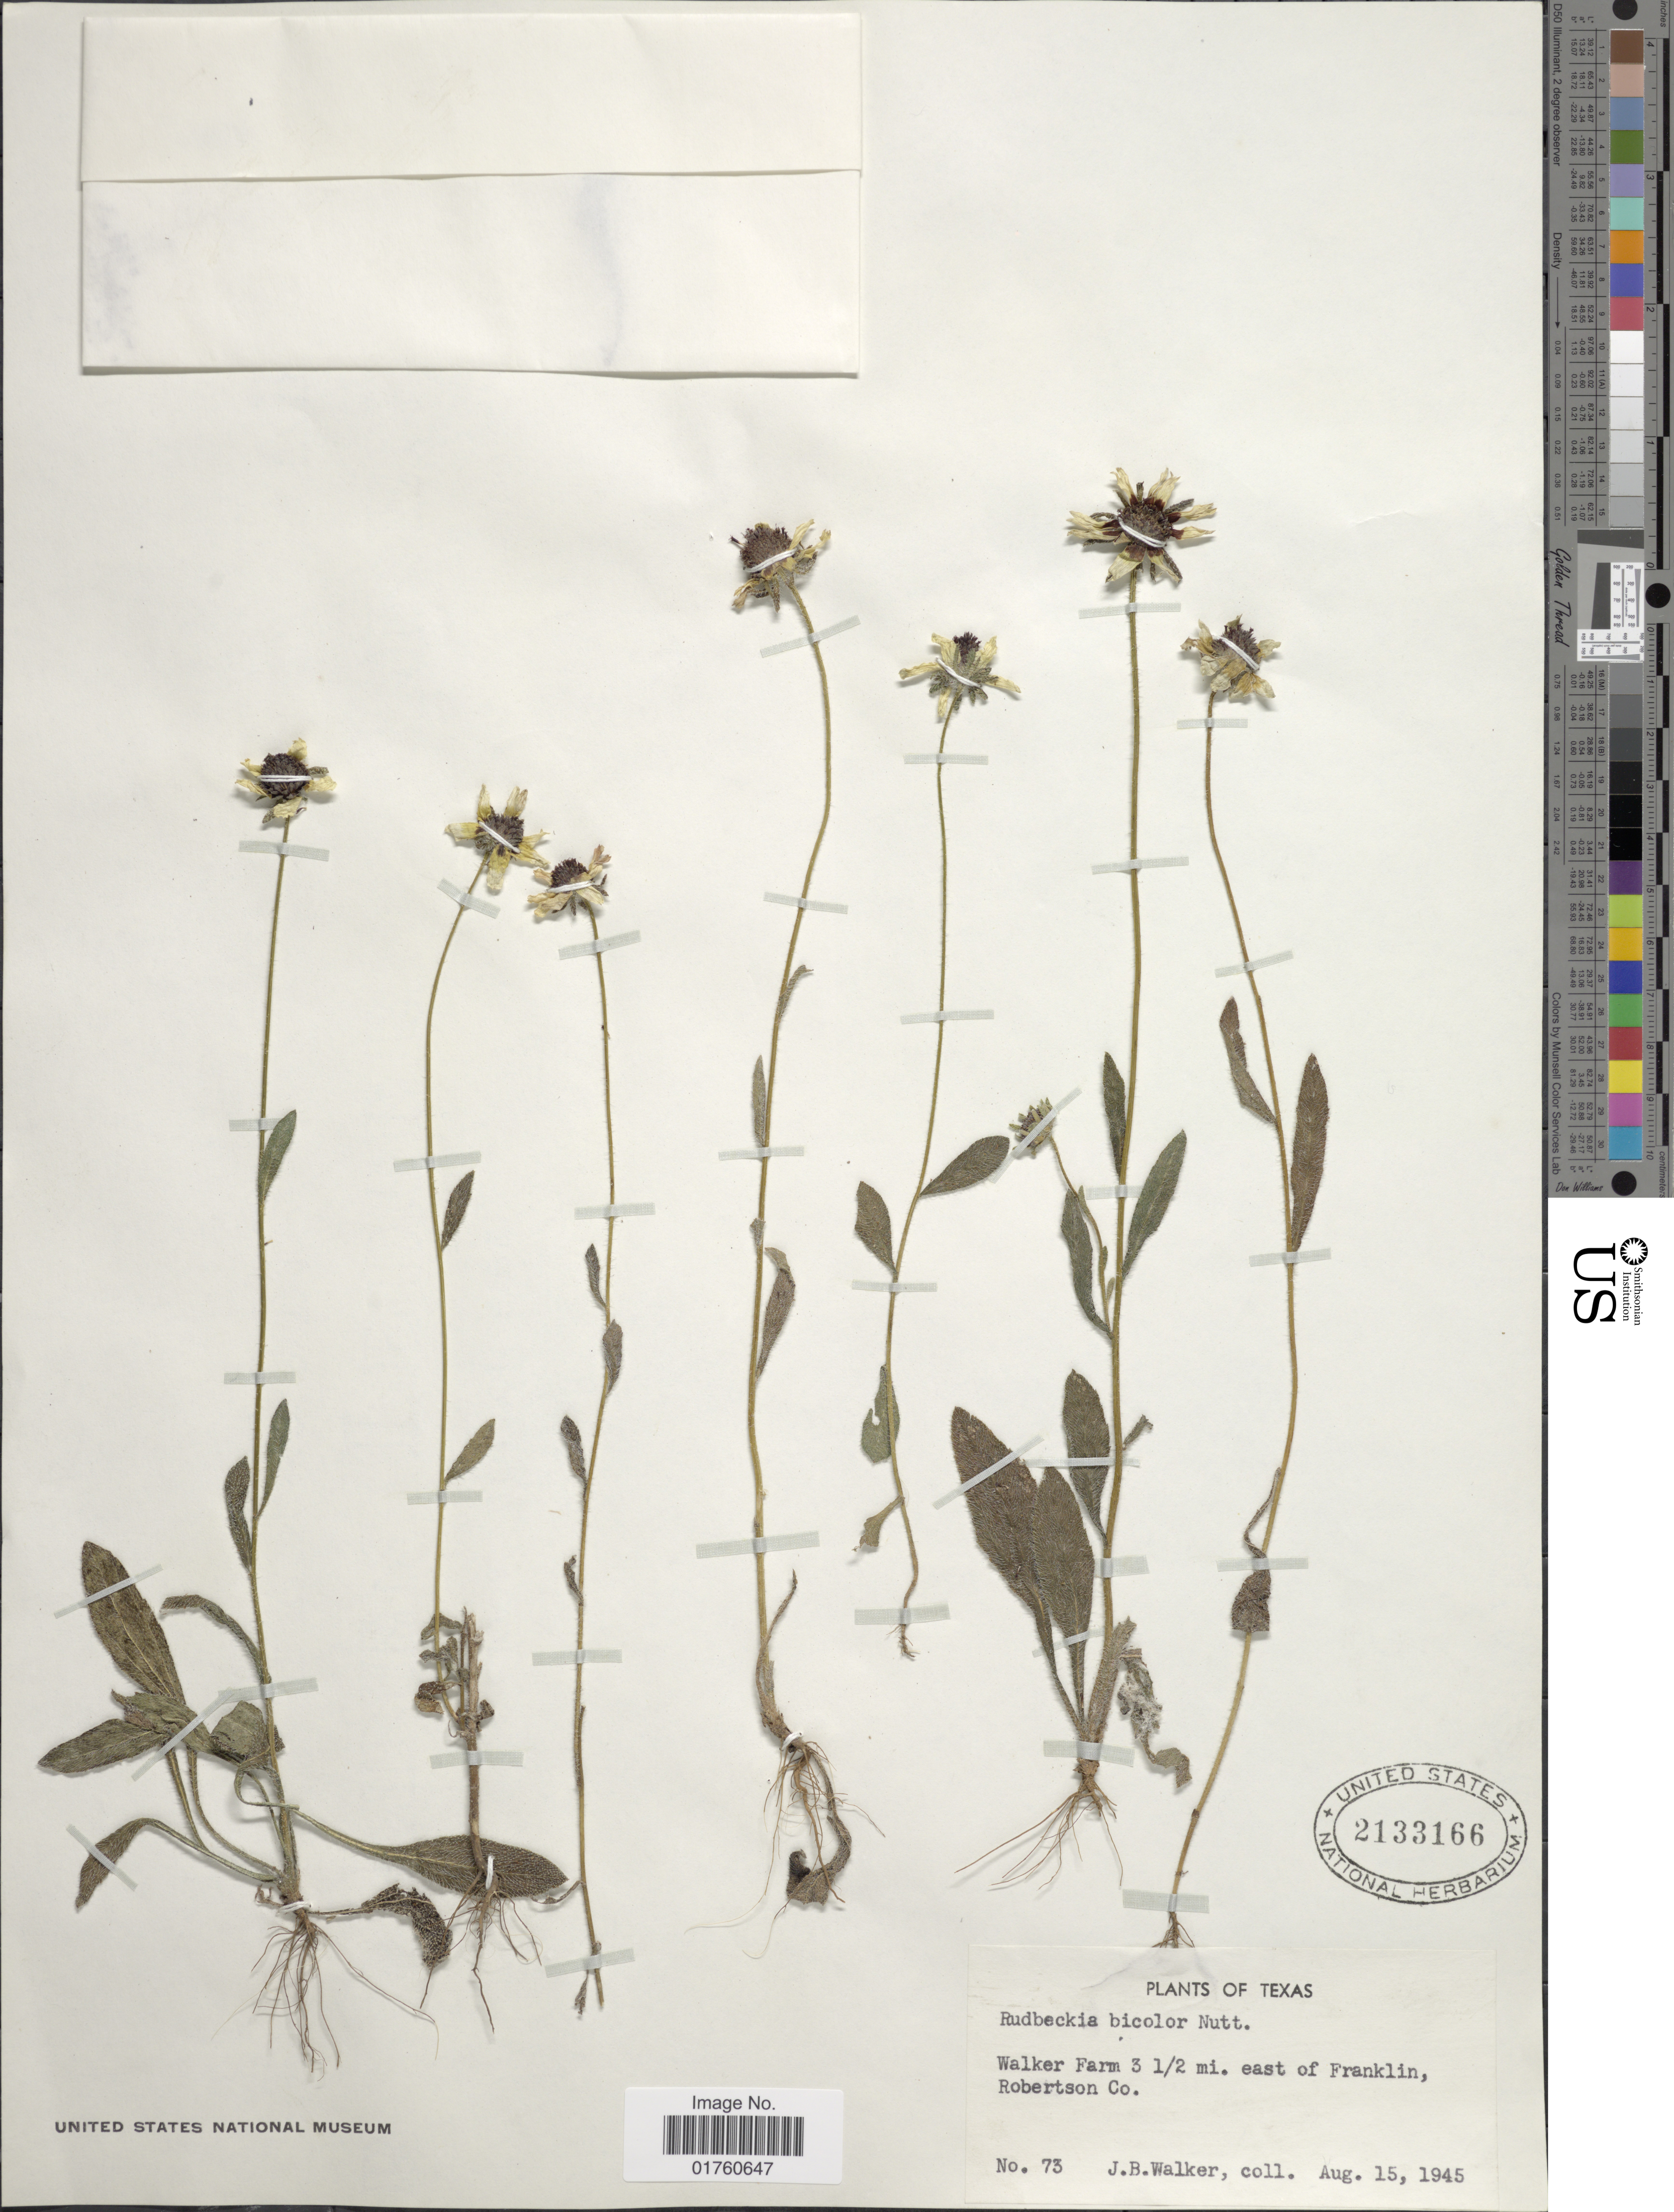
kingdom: Plantae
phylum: Tracheophyta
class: Magnoliopsida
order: Asterales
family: Asteraceae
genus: Rudbeckia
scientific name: Rudbeckia bicolor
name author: Nutt.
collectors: J. Walker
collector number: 73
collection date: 1945-08-15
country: United States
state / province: Texas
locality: Walker Farm 3 1/2 mi east of Franklin, Robertson Co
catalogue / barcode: US 2133166